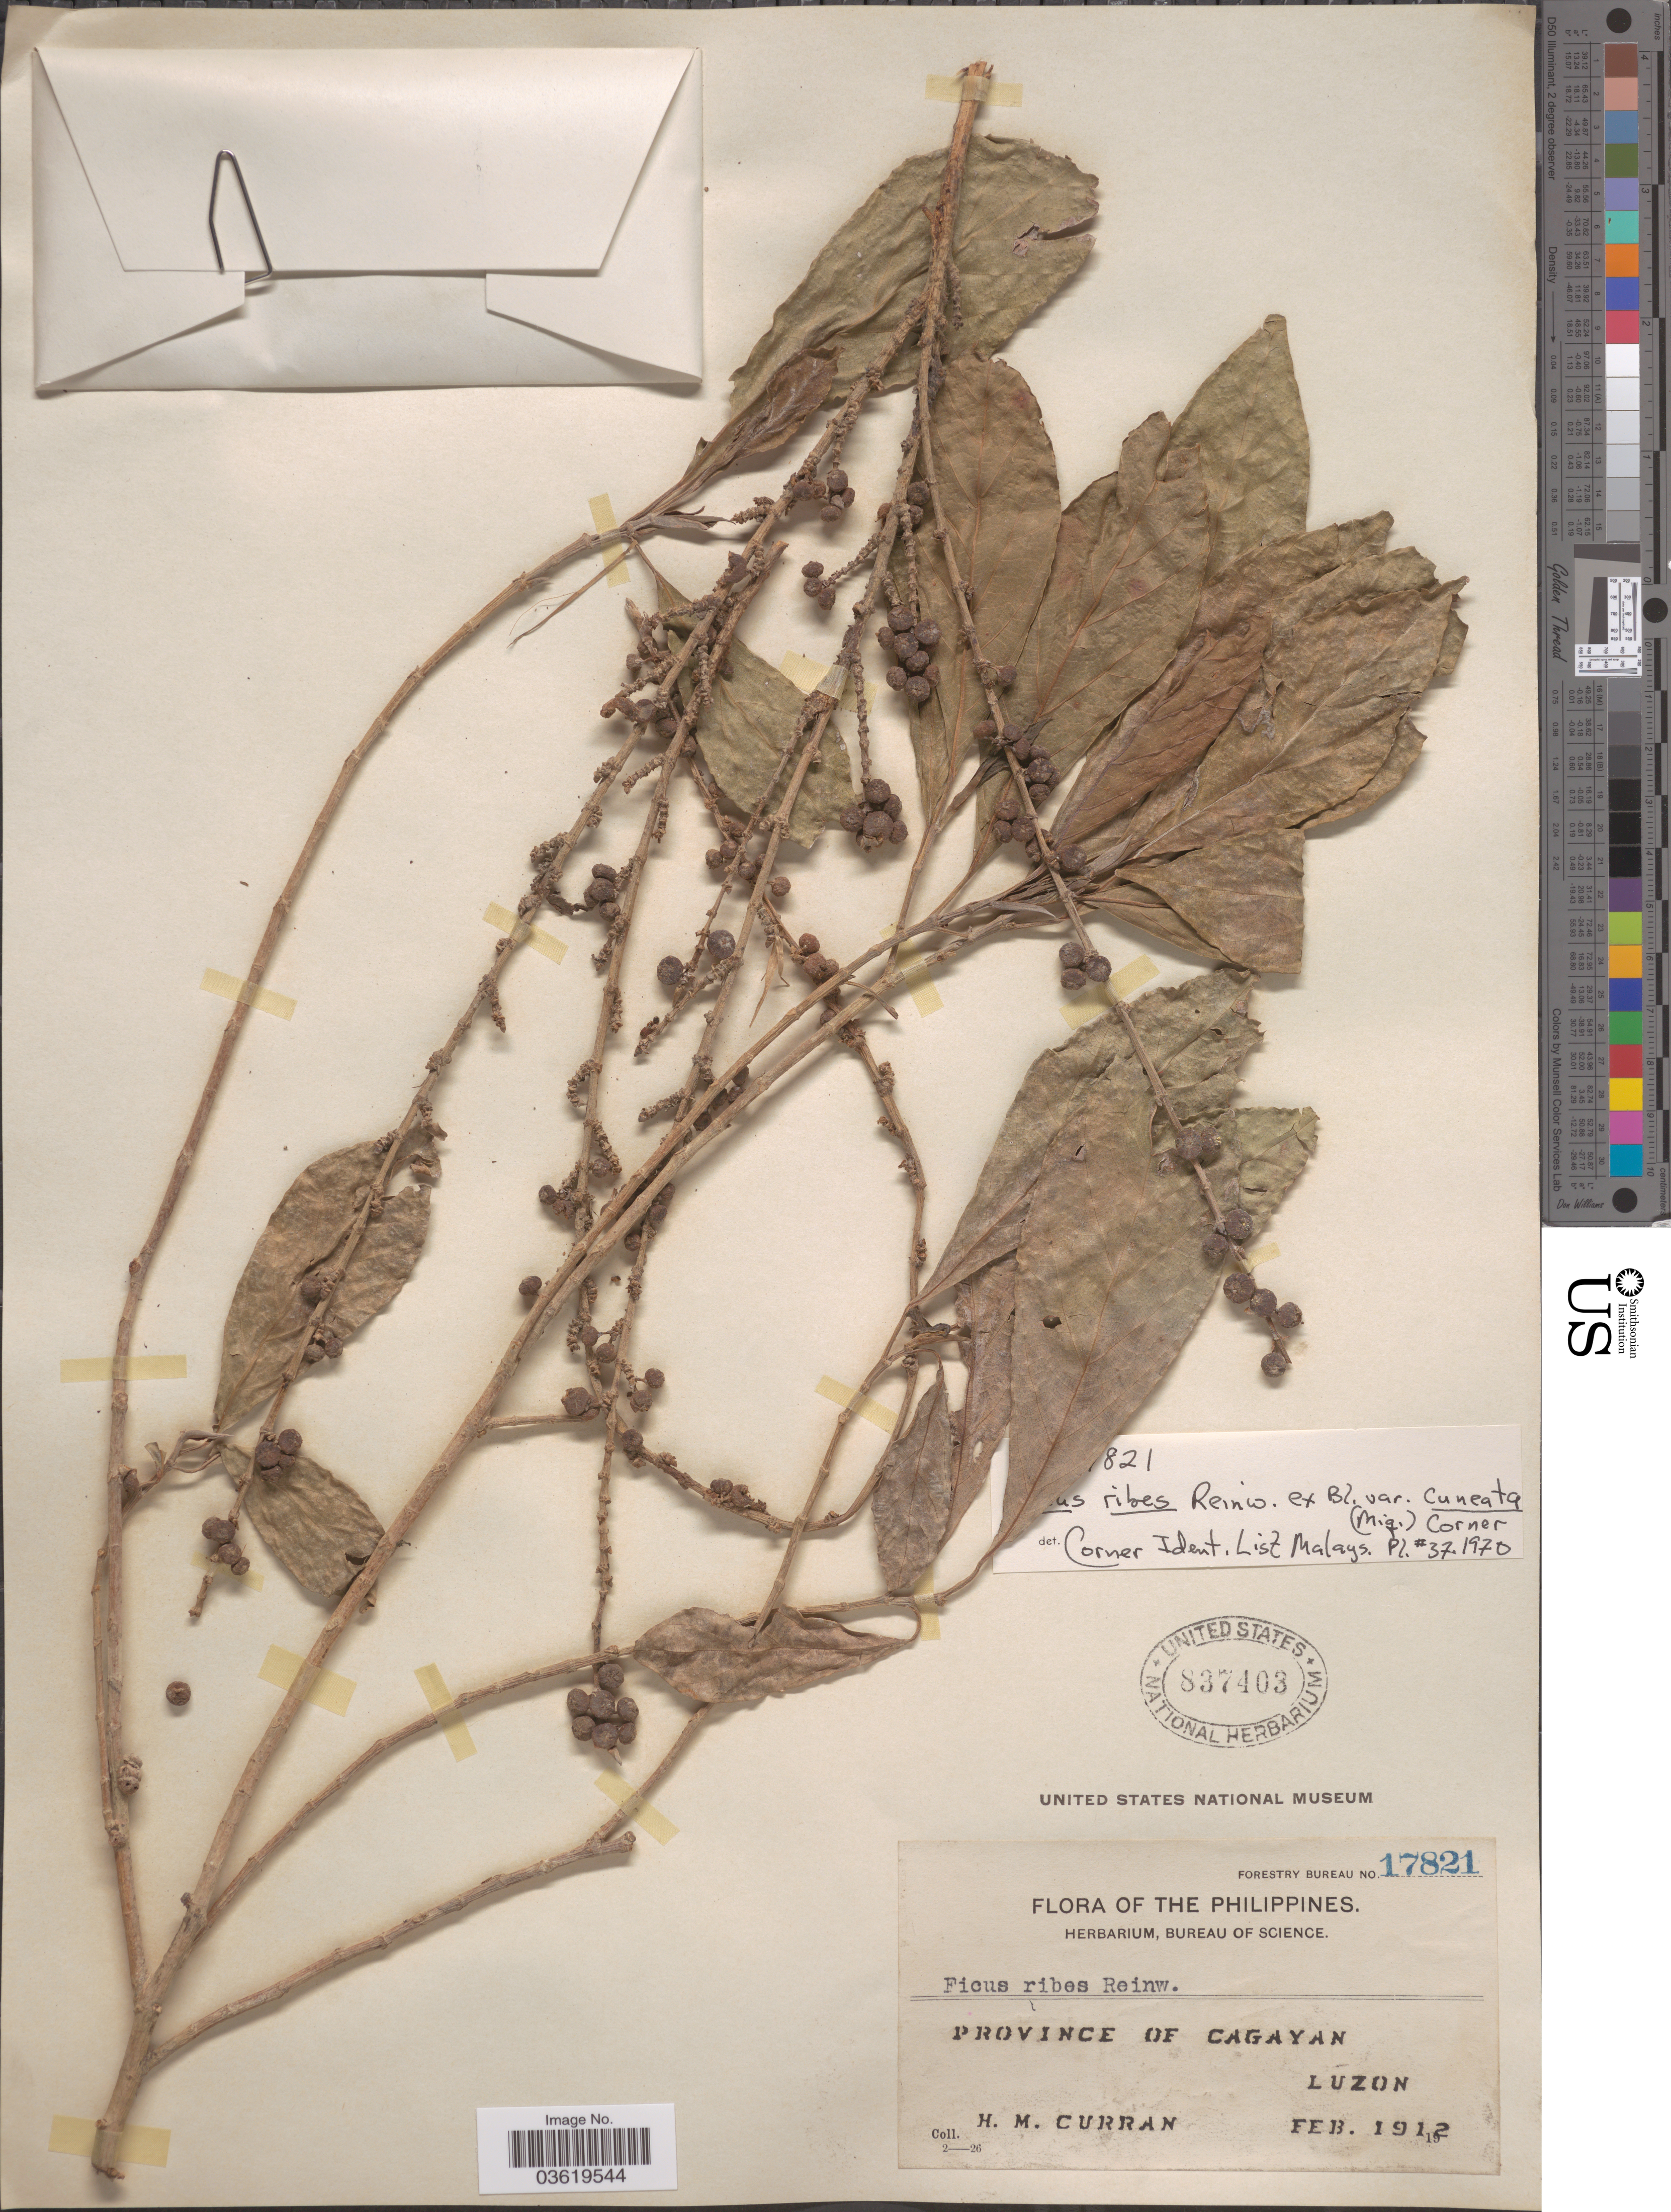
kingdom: Plantae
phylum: Tracheophyta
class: Magnoliopsida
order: Rosales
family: Moraceae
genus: Ficus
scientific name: Ficus ribes var. cuneata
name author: (Miq.) Corner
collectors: H. M. Curran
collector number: Forestry Bureau 17821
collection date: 1912-02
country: Philippines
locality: Province of Cagayan. Luzon.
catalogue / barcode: US 837403